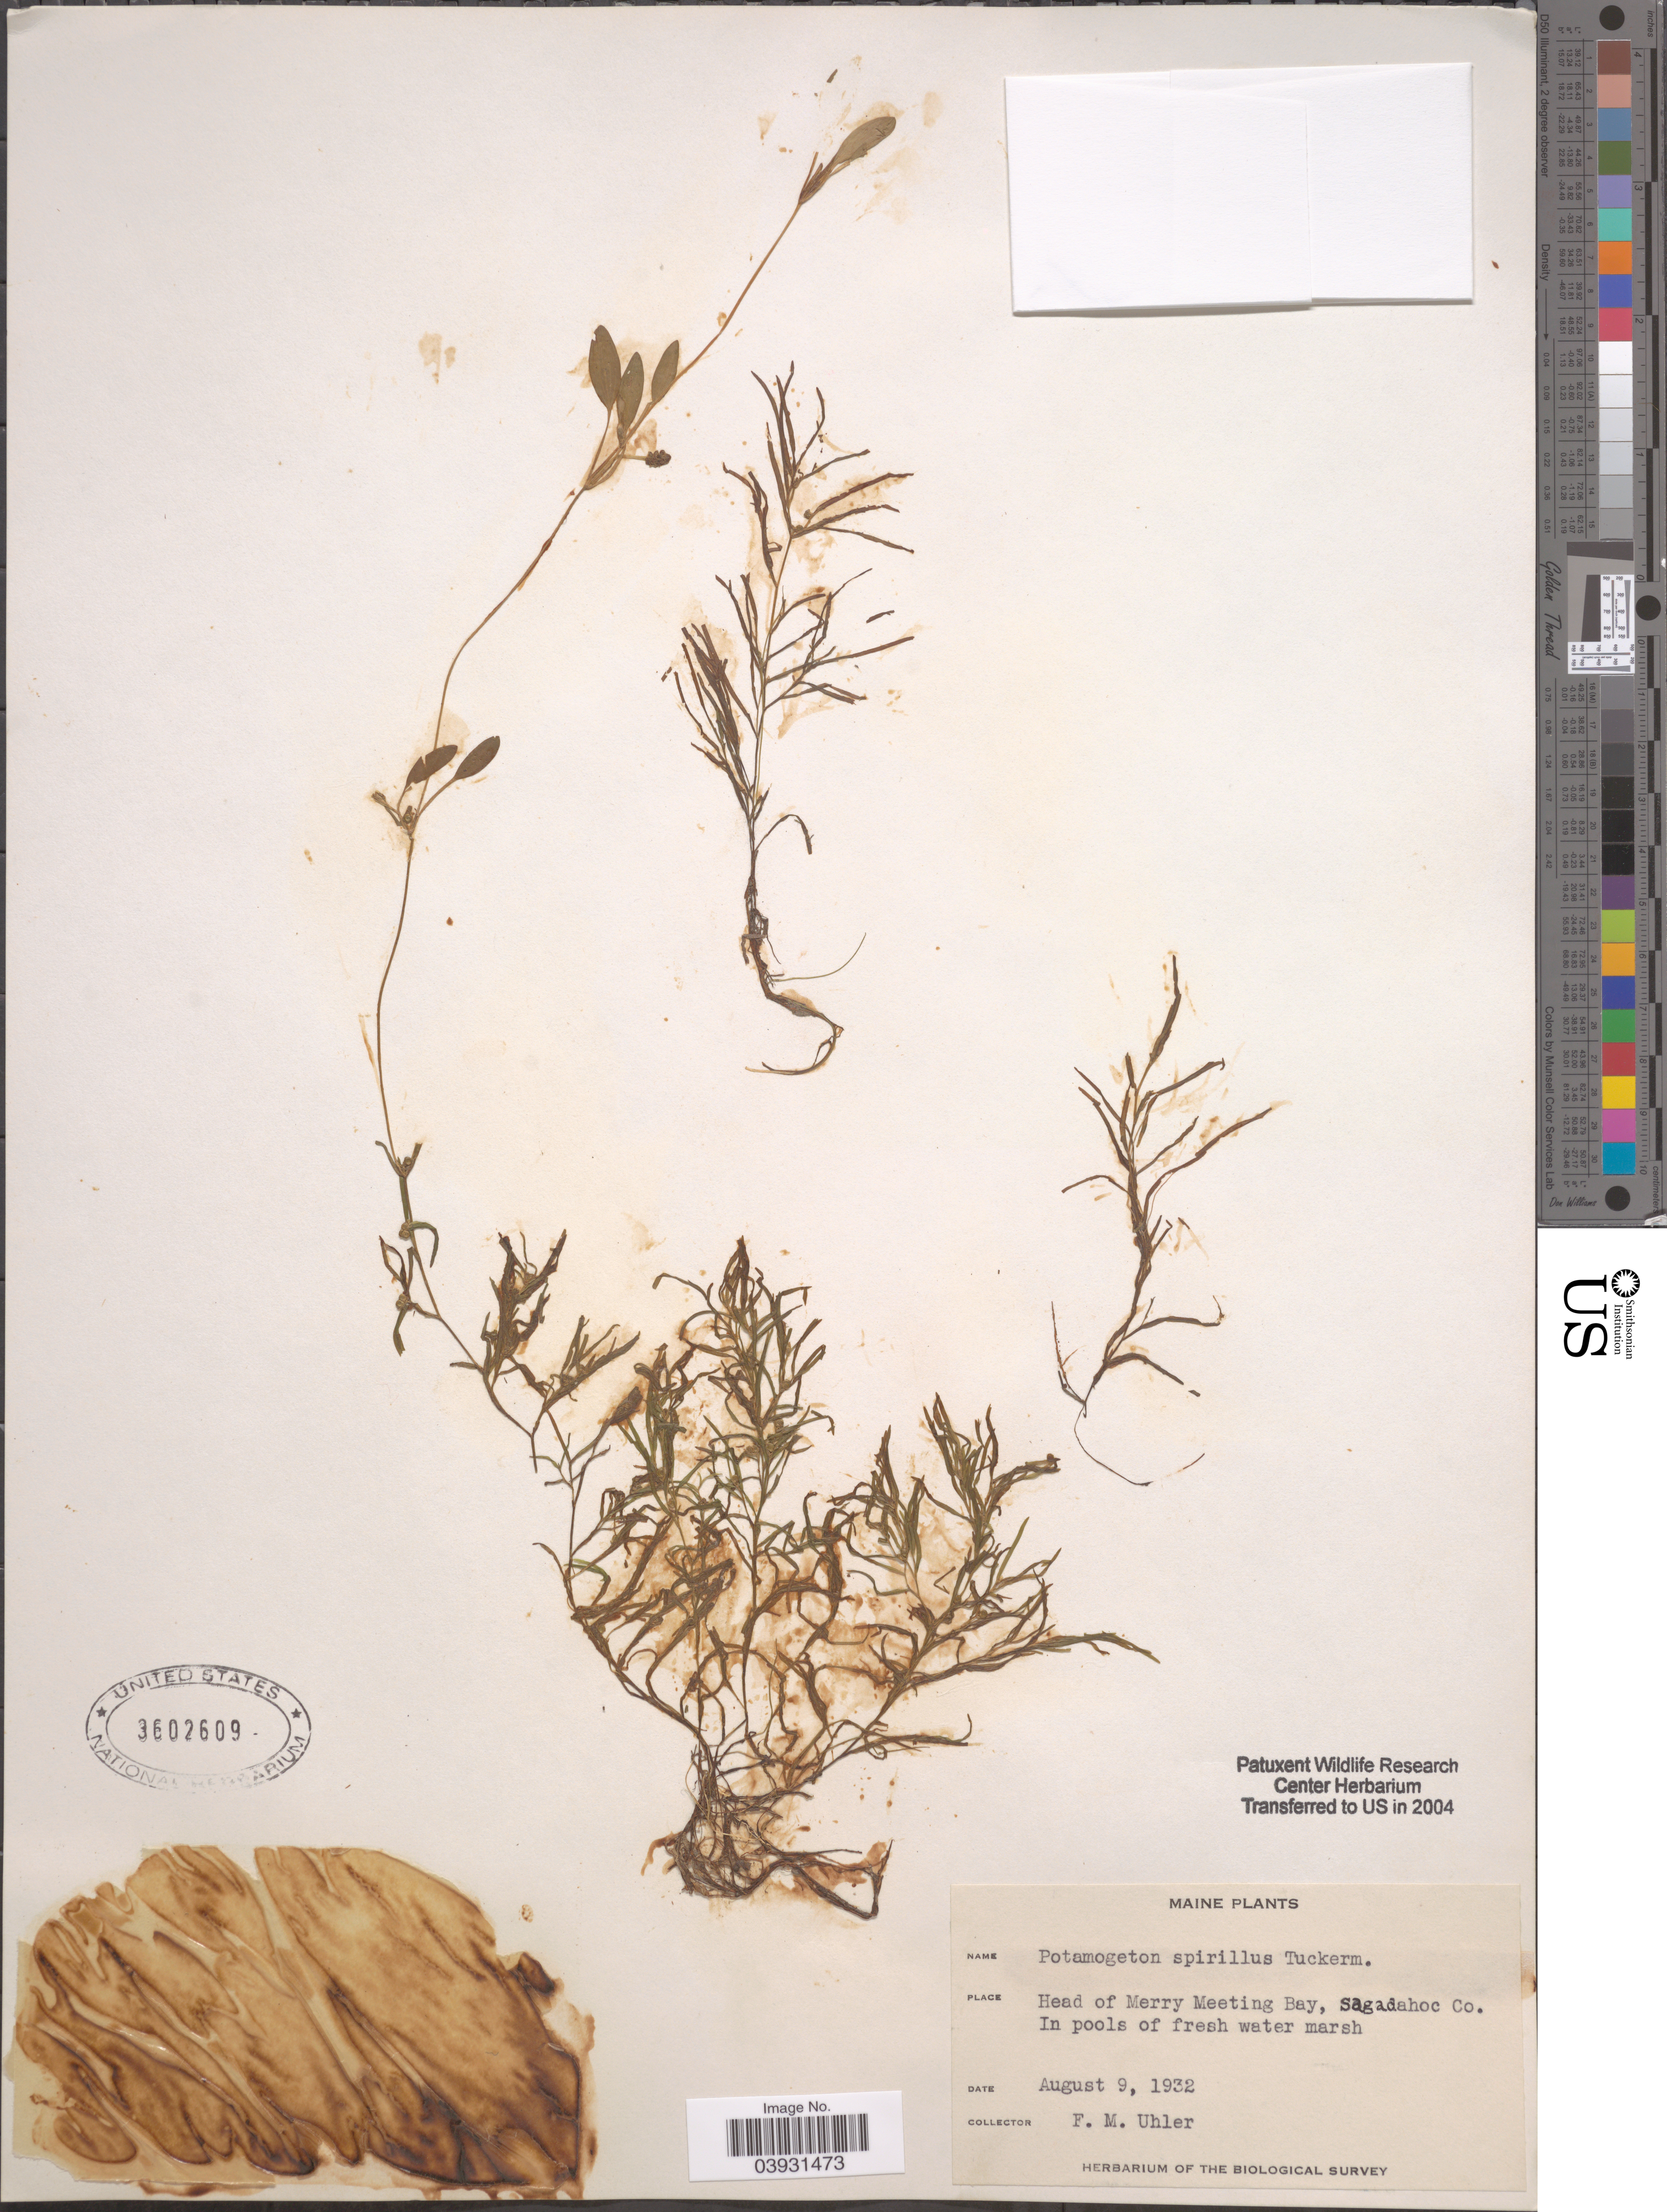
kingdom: Plantae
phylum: Tracheophyta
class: Liliopsida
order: Alismatales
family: Potamogetonaceae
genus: Potamogeton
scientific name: Potamogeton spirillus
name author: Tuck.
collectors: F. M. Uhler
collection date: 1932-08-09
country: United States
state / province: Maine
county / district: Sagadahoc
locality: Head of Merry Meeting Bay, Sagadahoc Co.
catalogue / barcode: US 3602609